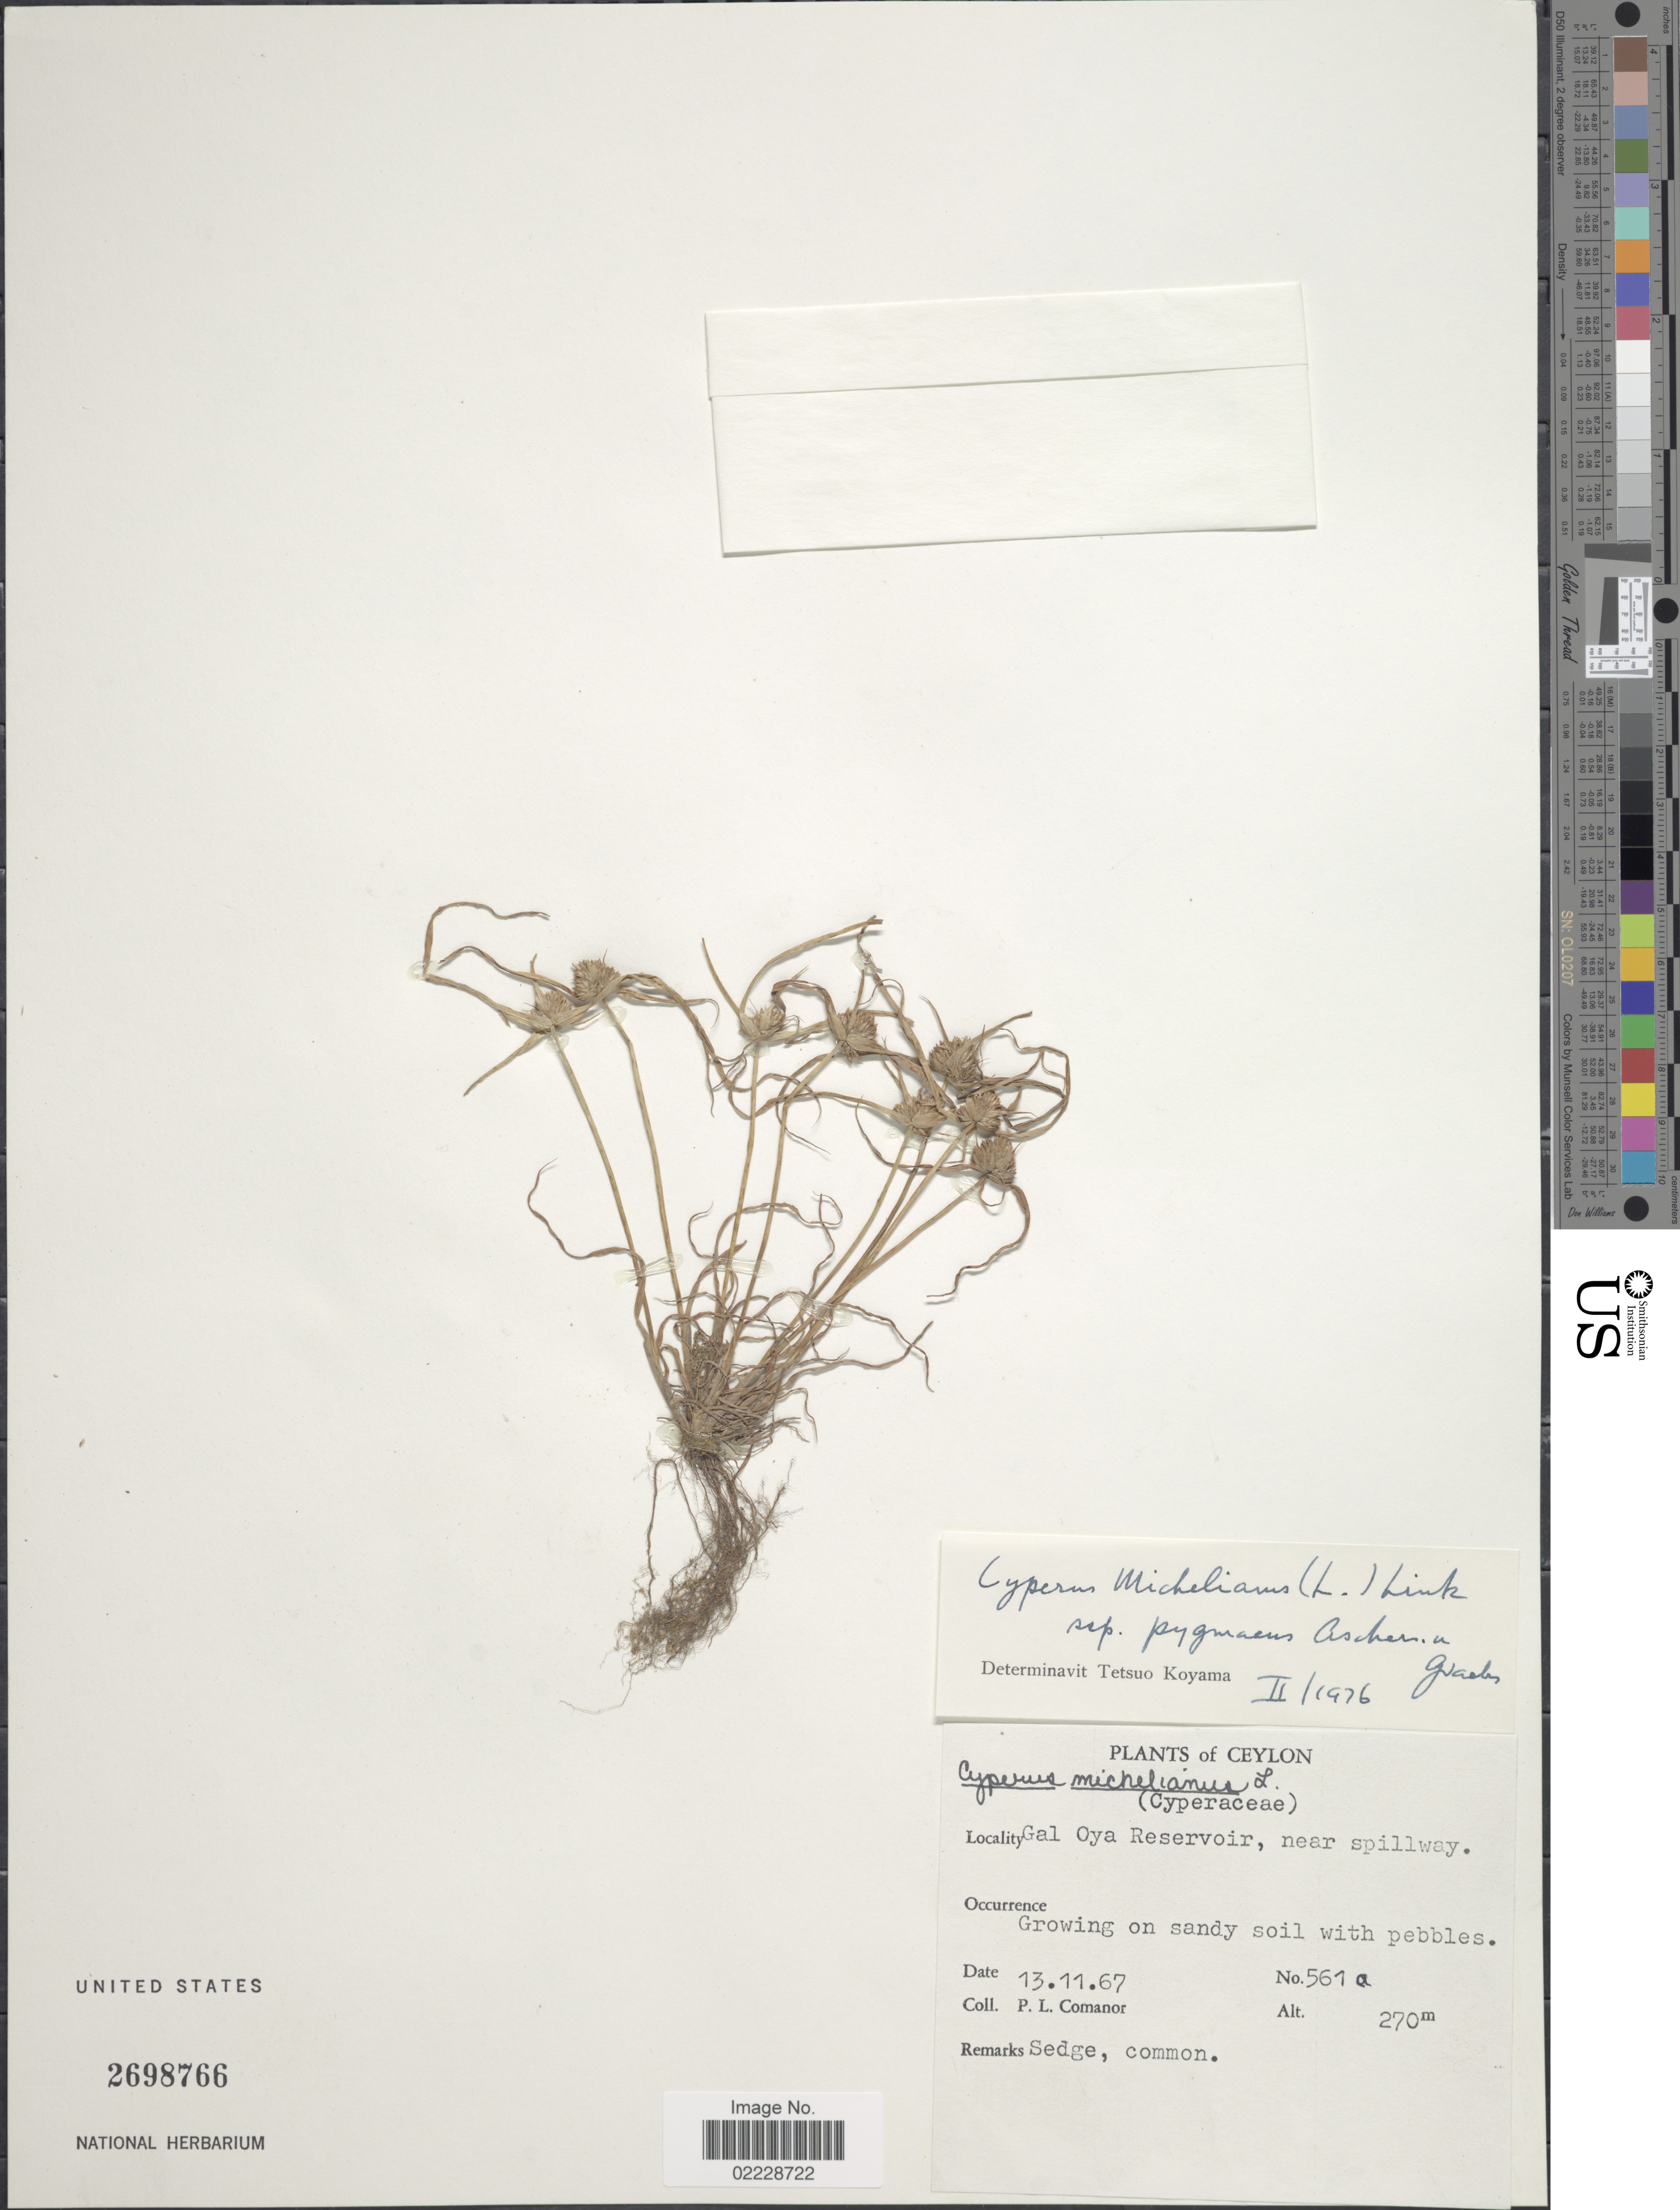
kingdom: Plantae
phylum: Tracheophyta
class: Liliopsida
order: Poales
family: Cyperaceae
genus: Cyperus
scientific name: Cyperus michelianus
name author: (L.) Delile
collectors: P. Comanor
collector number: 561a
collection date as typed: Transcribed d/m/y: 13/11/67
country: Sri Lanka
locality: Ceylon, Gal Oya Reservoir, near spillway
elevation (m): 270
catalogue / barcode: US 2698766